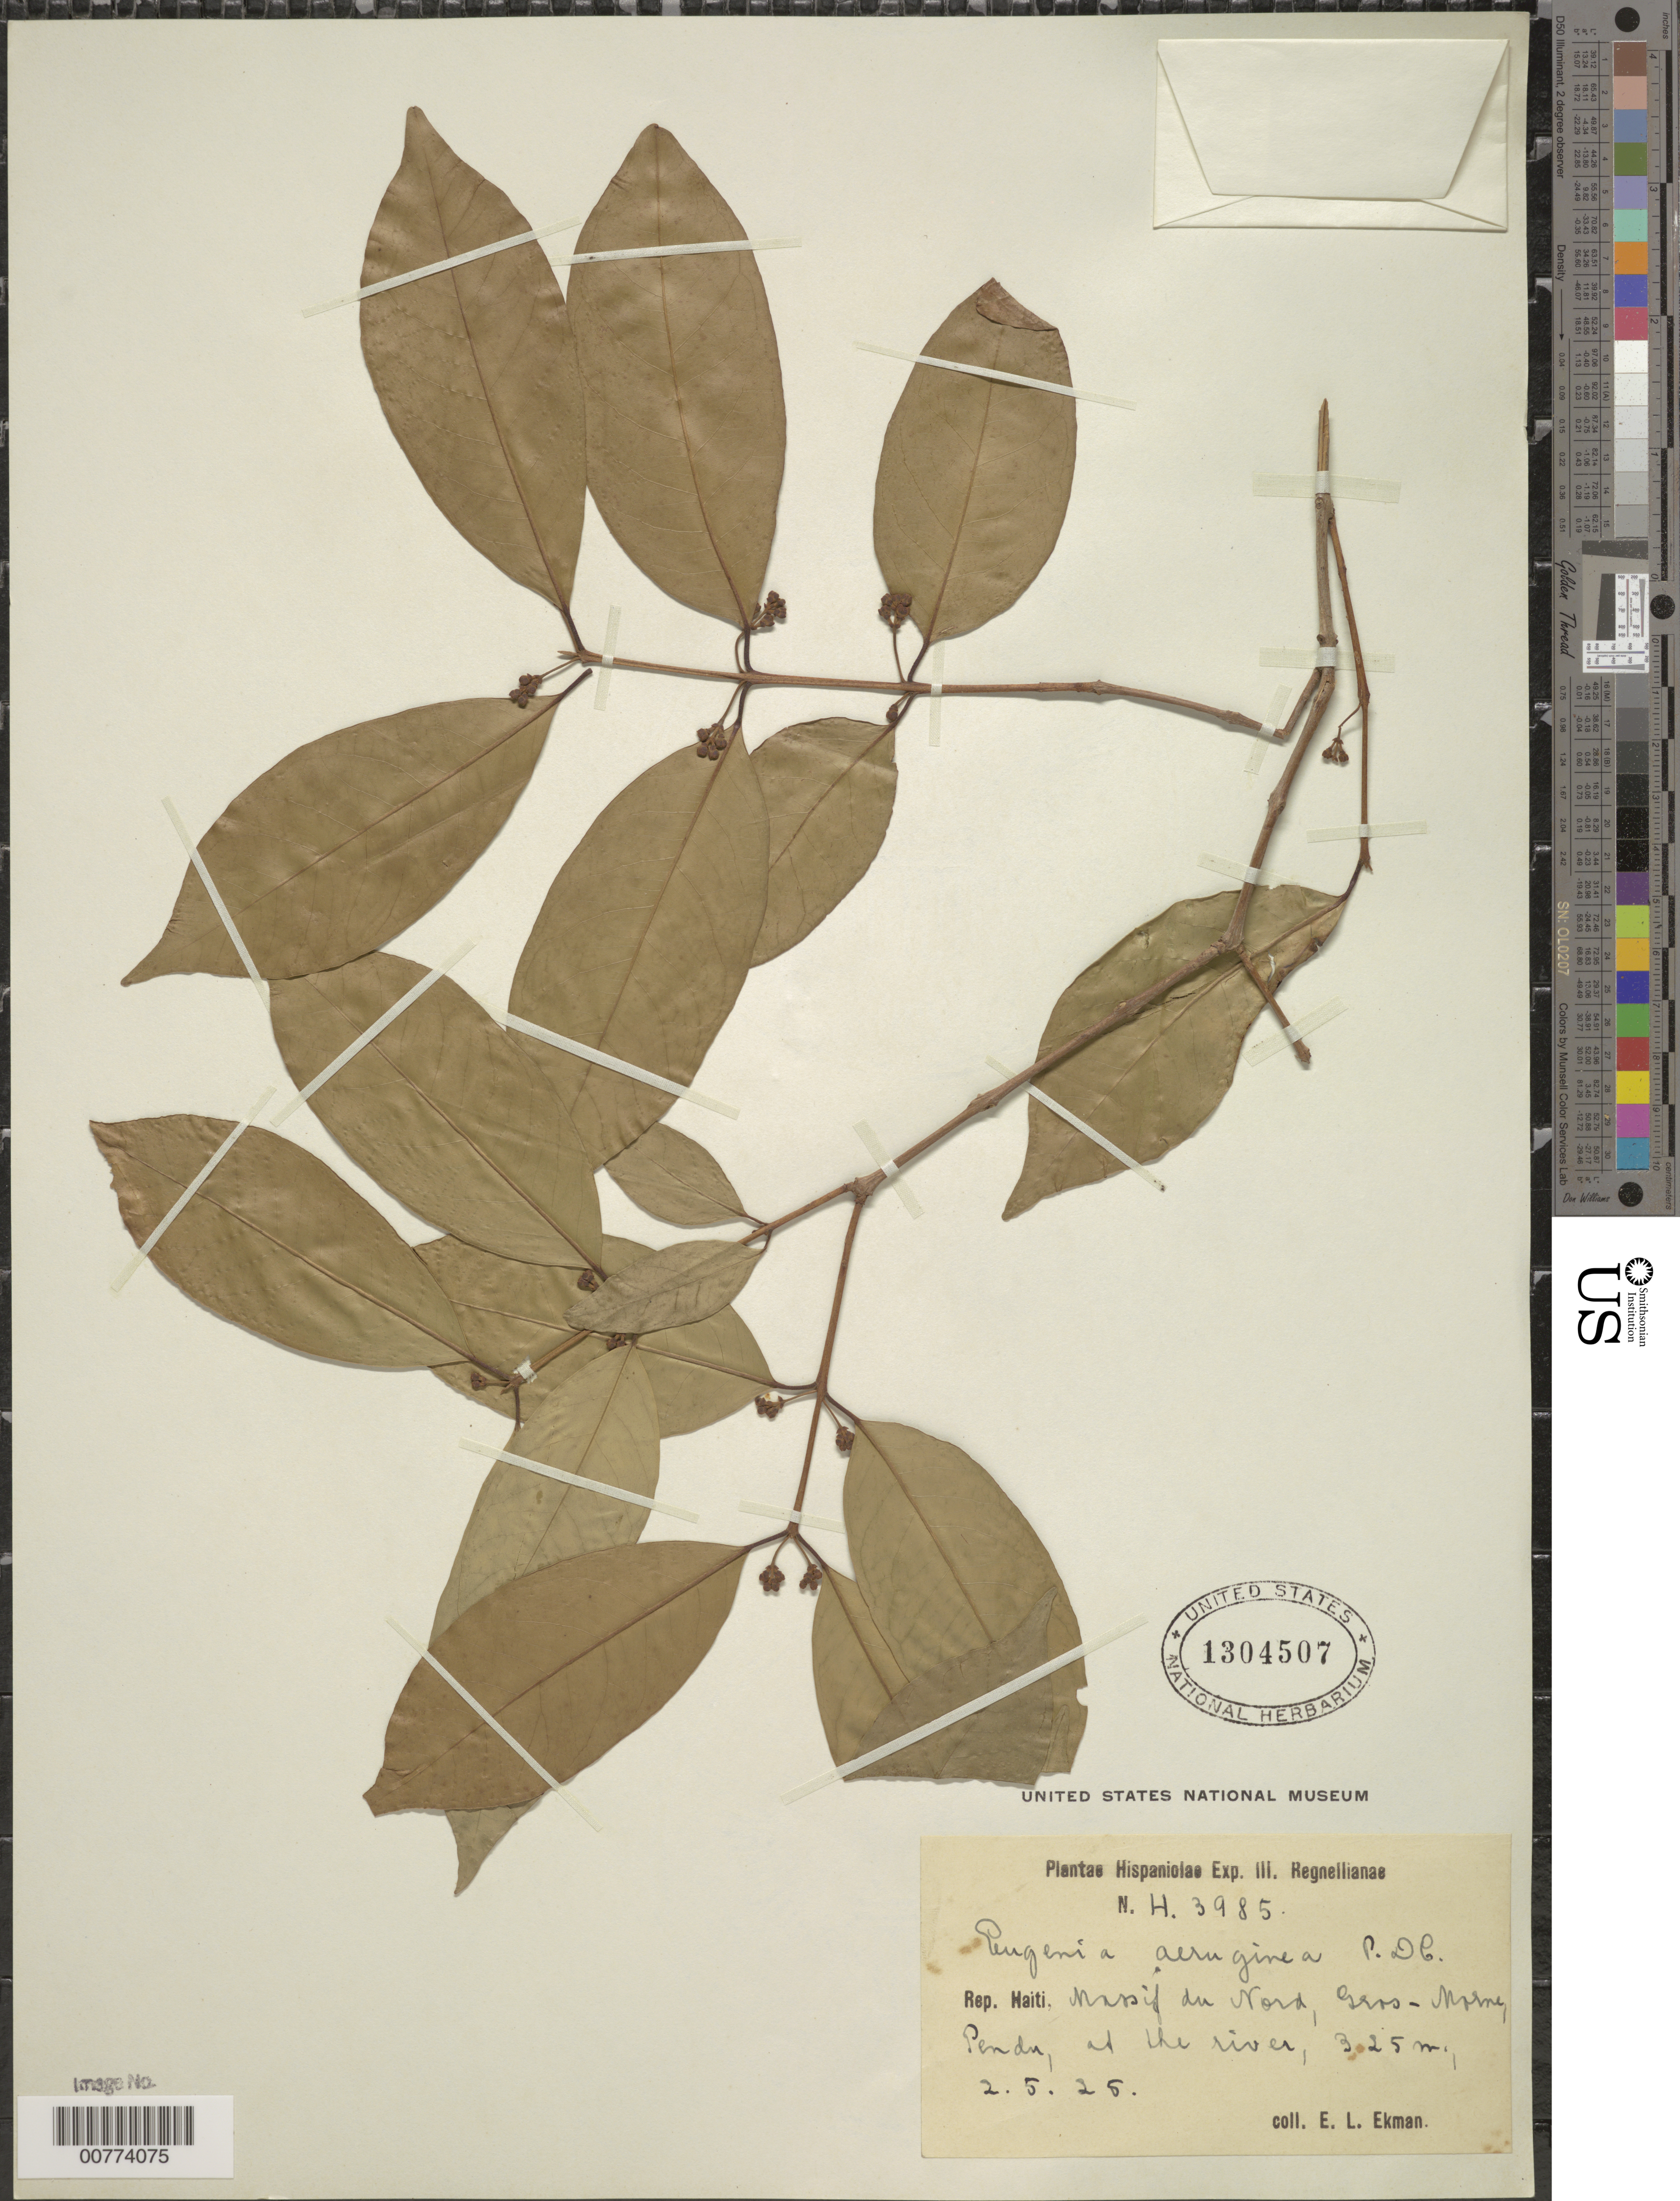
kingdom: Plantae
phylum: Tracheophyta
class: Magnoliopsida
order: Myrtales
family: Myrtaceae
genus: Eugenia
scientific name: Eugenia domingensis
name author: O. Berg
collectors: E. L. Ekman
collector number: H 3985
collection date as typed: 02 May 1925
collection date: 1925-05-02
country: Haiti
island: Hispaniola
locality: Massif du Nord, Gros-Morne, Pendu.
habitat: At the river.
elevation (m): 325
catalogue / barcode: US 1304507